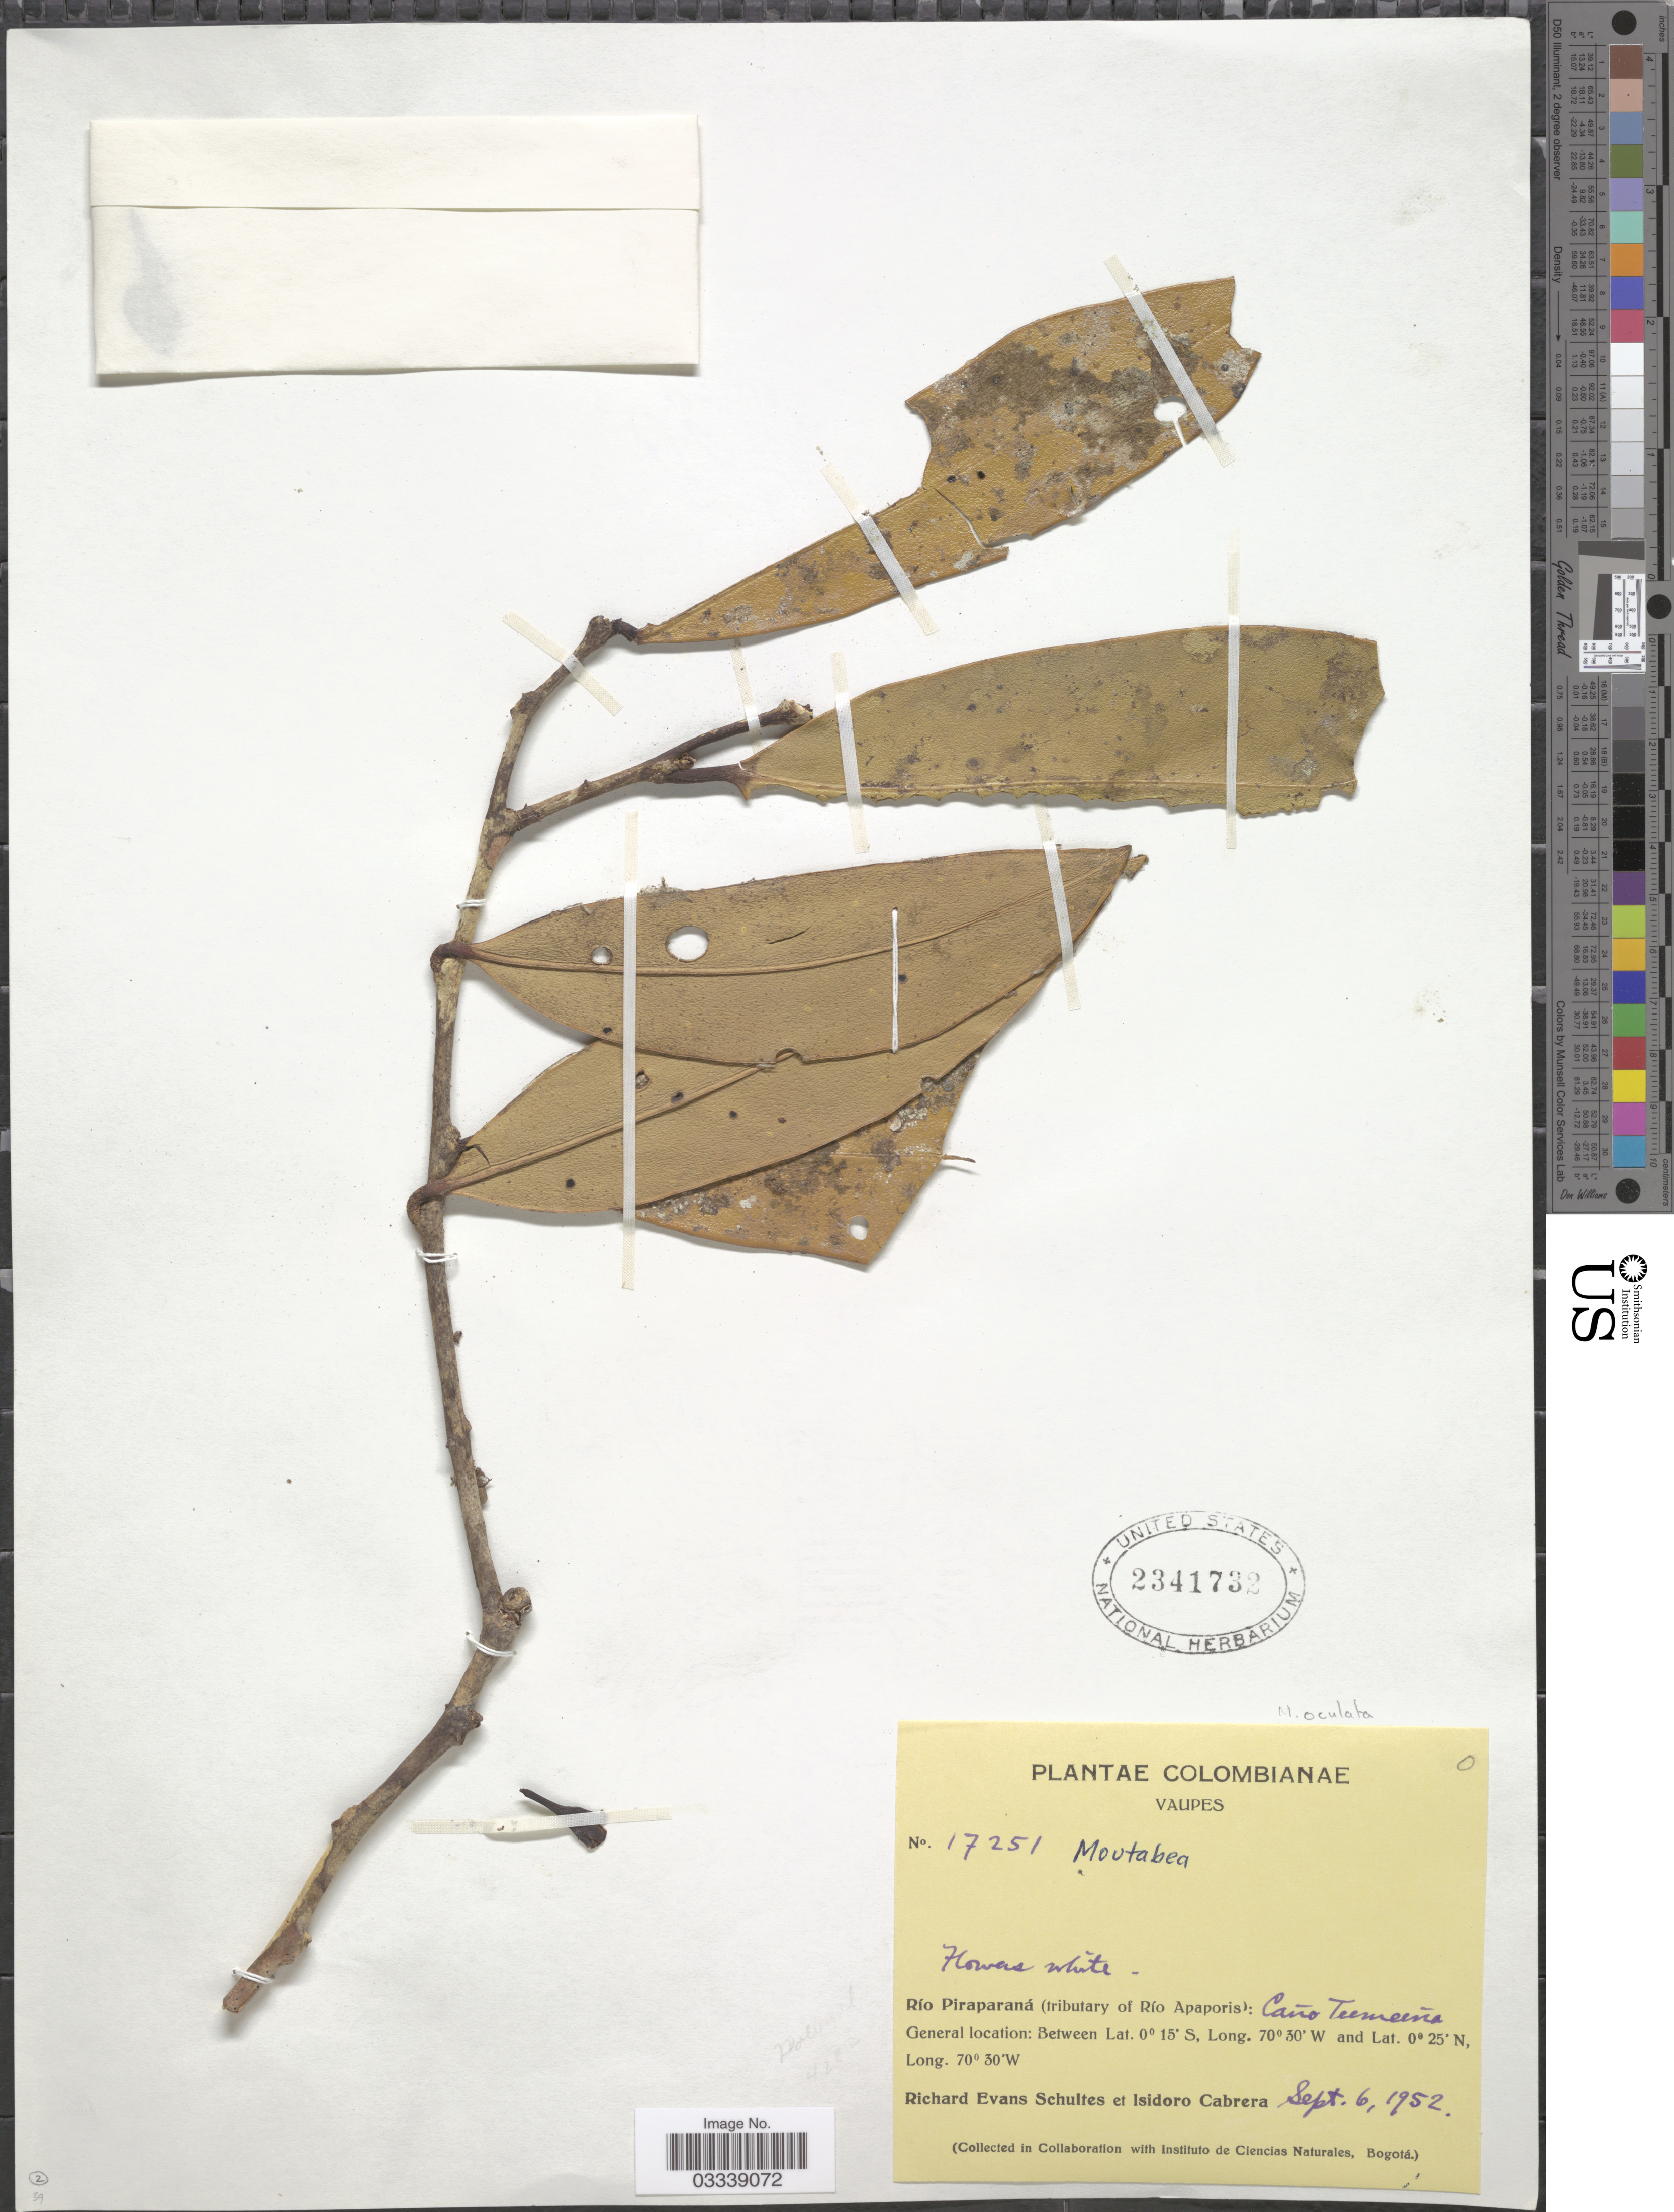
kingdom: Plantae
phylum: Tracheophyta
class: Magnoliopsida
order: Fabales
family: Polygalaceae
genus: Moutabea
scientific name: Moutabea sp.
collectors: R. E. Schultes & I. Cabrera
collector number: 17251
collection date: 1952-09-06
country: Colombia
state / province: Vaupés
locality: Río Piraparaná (tributary of Río Apaporis): Caño Teemeeña.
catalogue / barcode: US 2341732